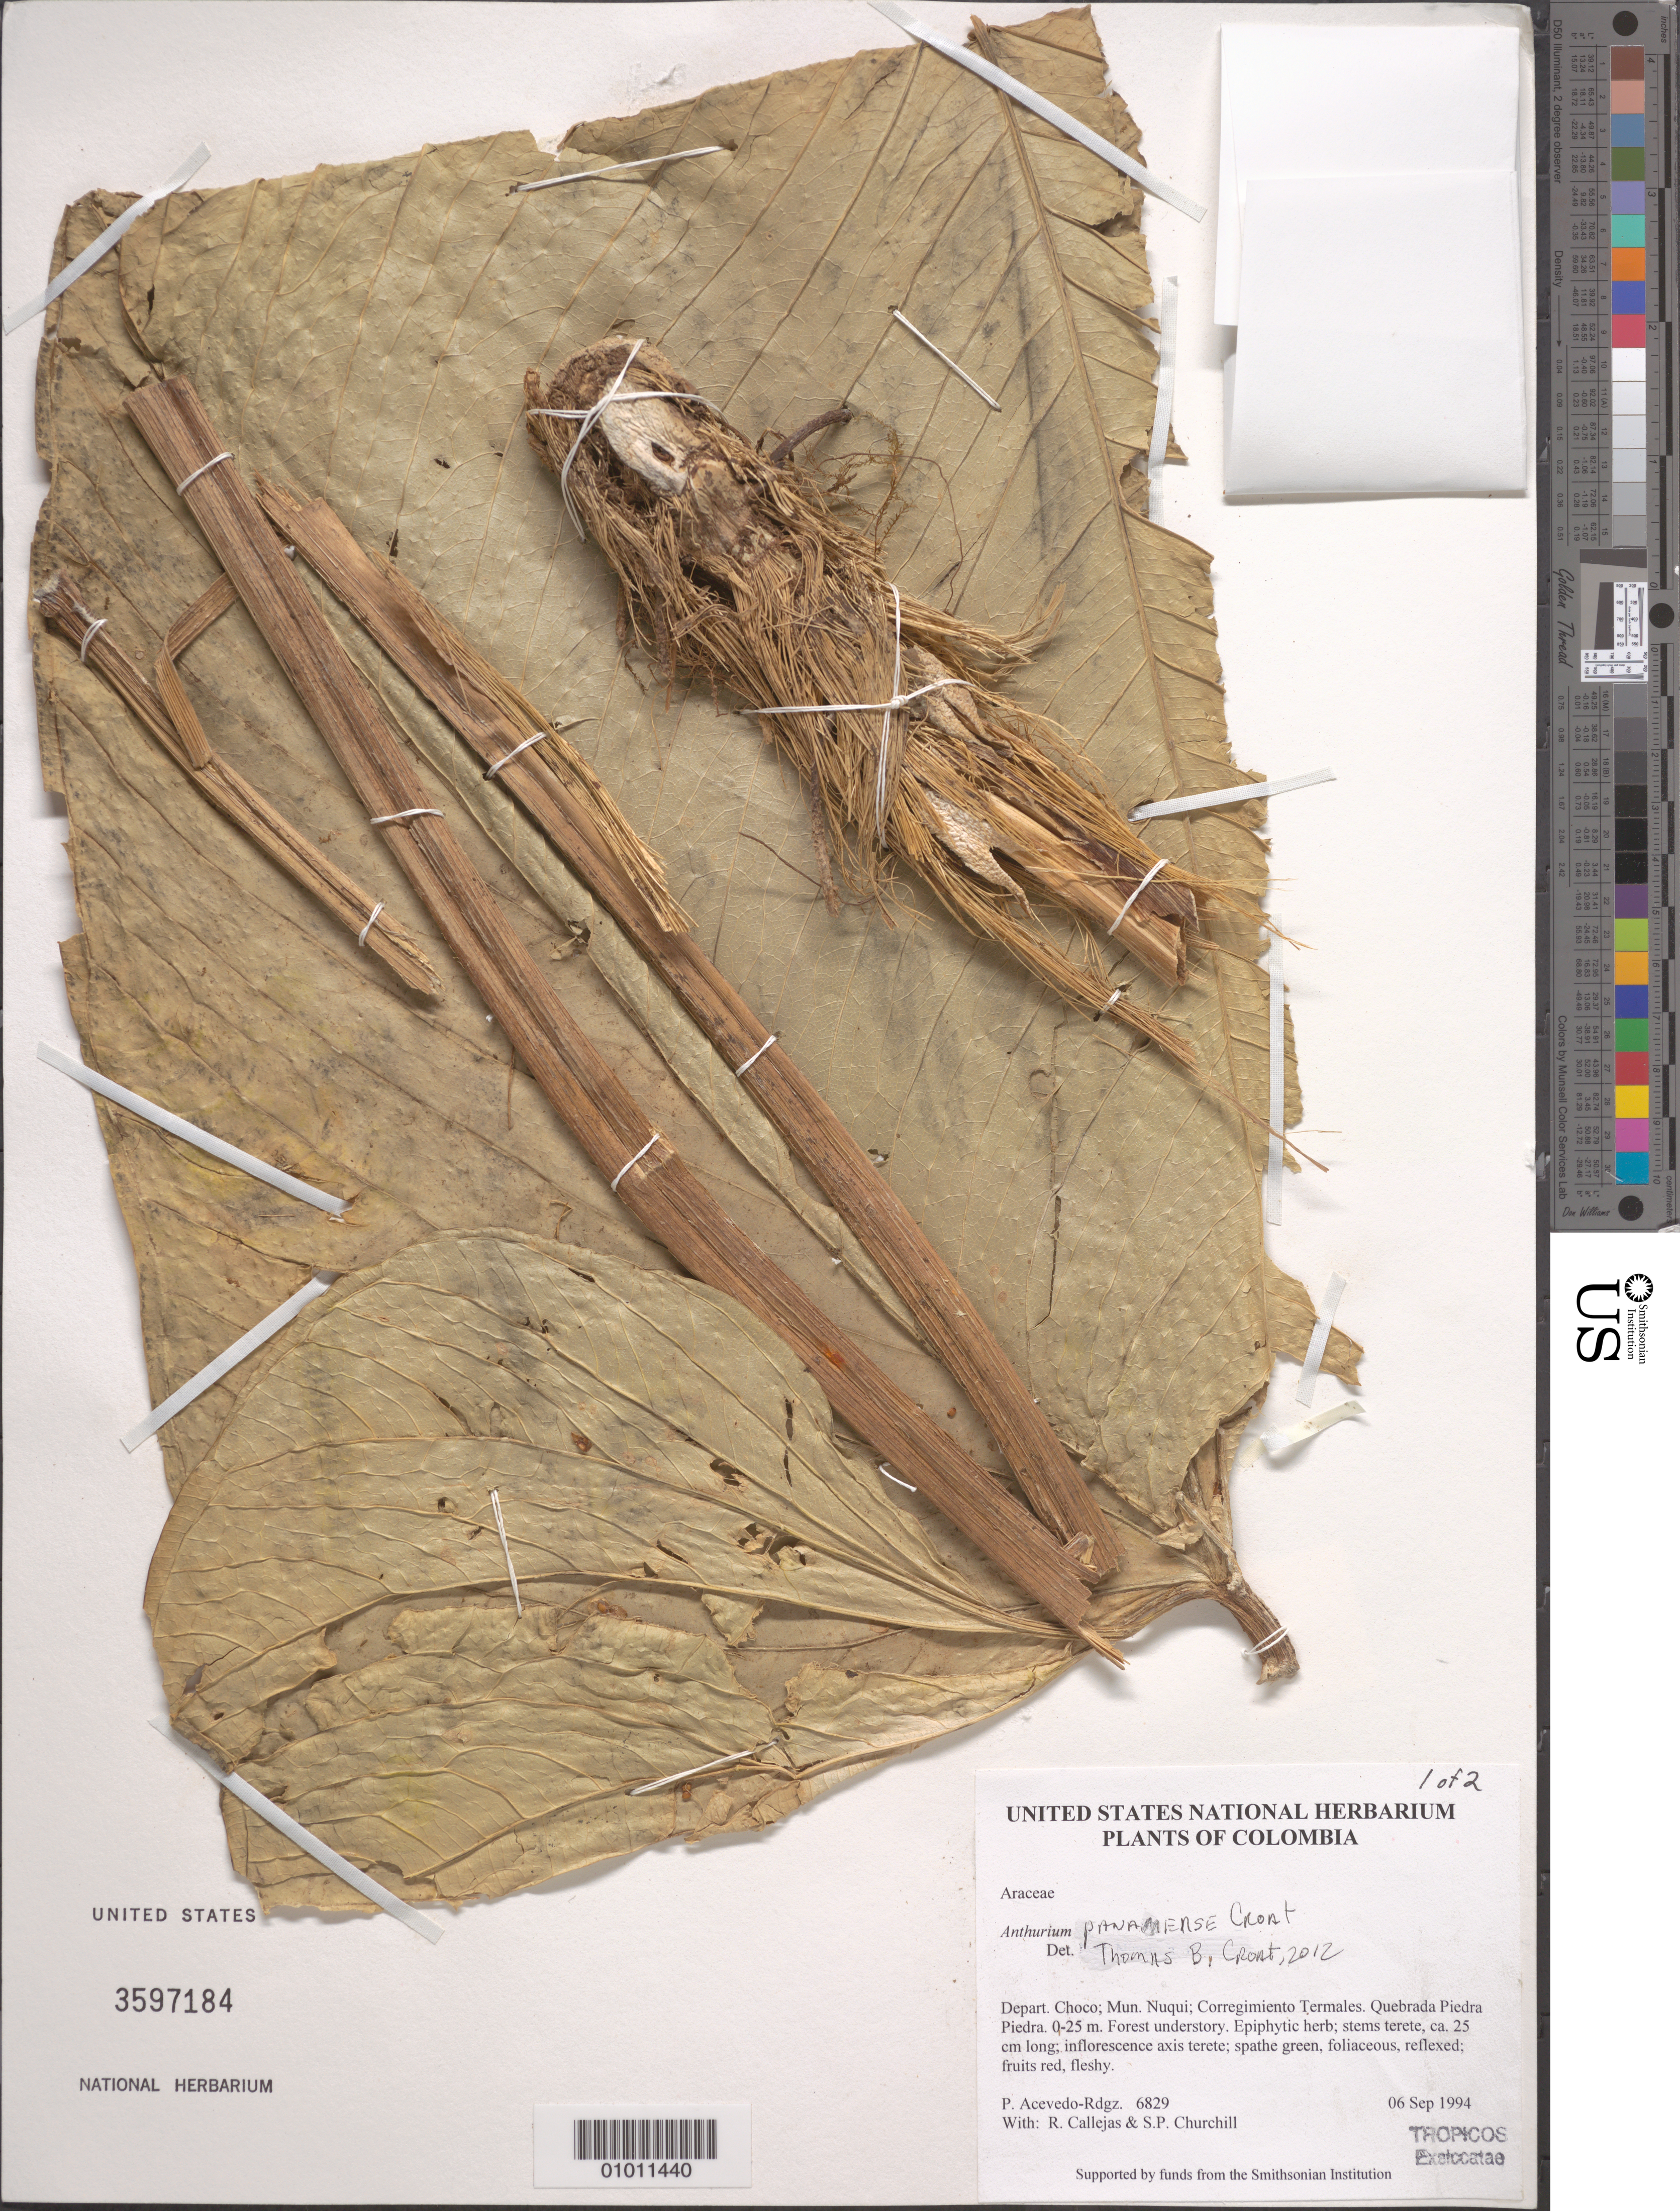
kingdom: Plantae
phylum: Tracheophyta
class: Liliopsida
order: Alismatales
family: Araceae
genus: Anthurium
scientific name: Anthurium sp.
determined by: Nicolson, Dan H.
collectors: P. Acevedo-Rodr., R. Callejas & S. Churchill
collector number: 6829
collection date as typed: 06 Sep 1994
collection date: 1994-09-06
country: Colombia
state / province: Chocó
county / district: Nuqui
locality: Depart. Choco; Mun. Nuqui; Corregimiento Termales. Quebrada Piedra Piedra.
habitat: Forest understory.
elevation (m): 0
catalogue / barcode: US 3597184